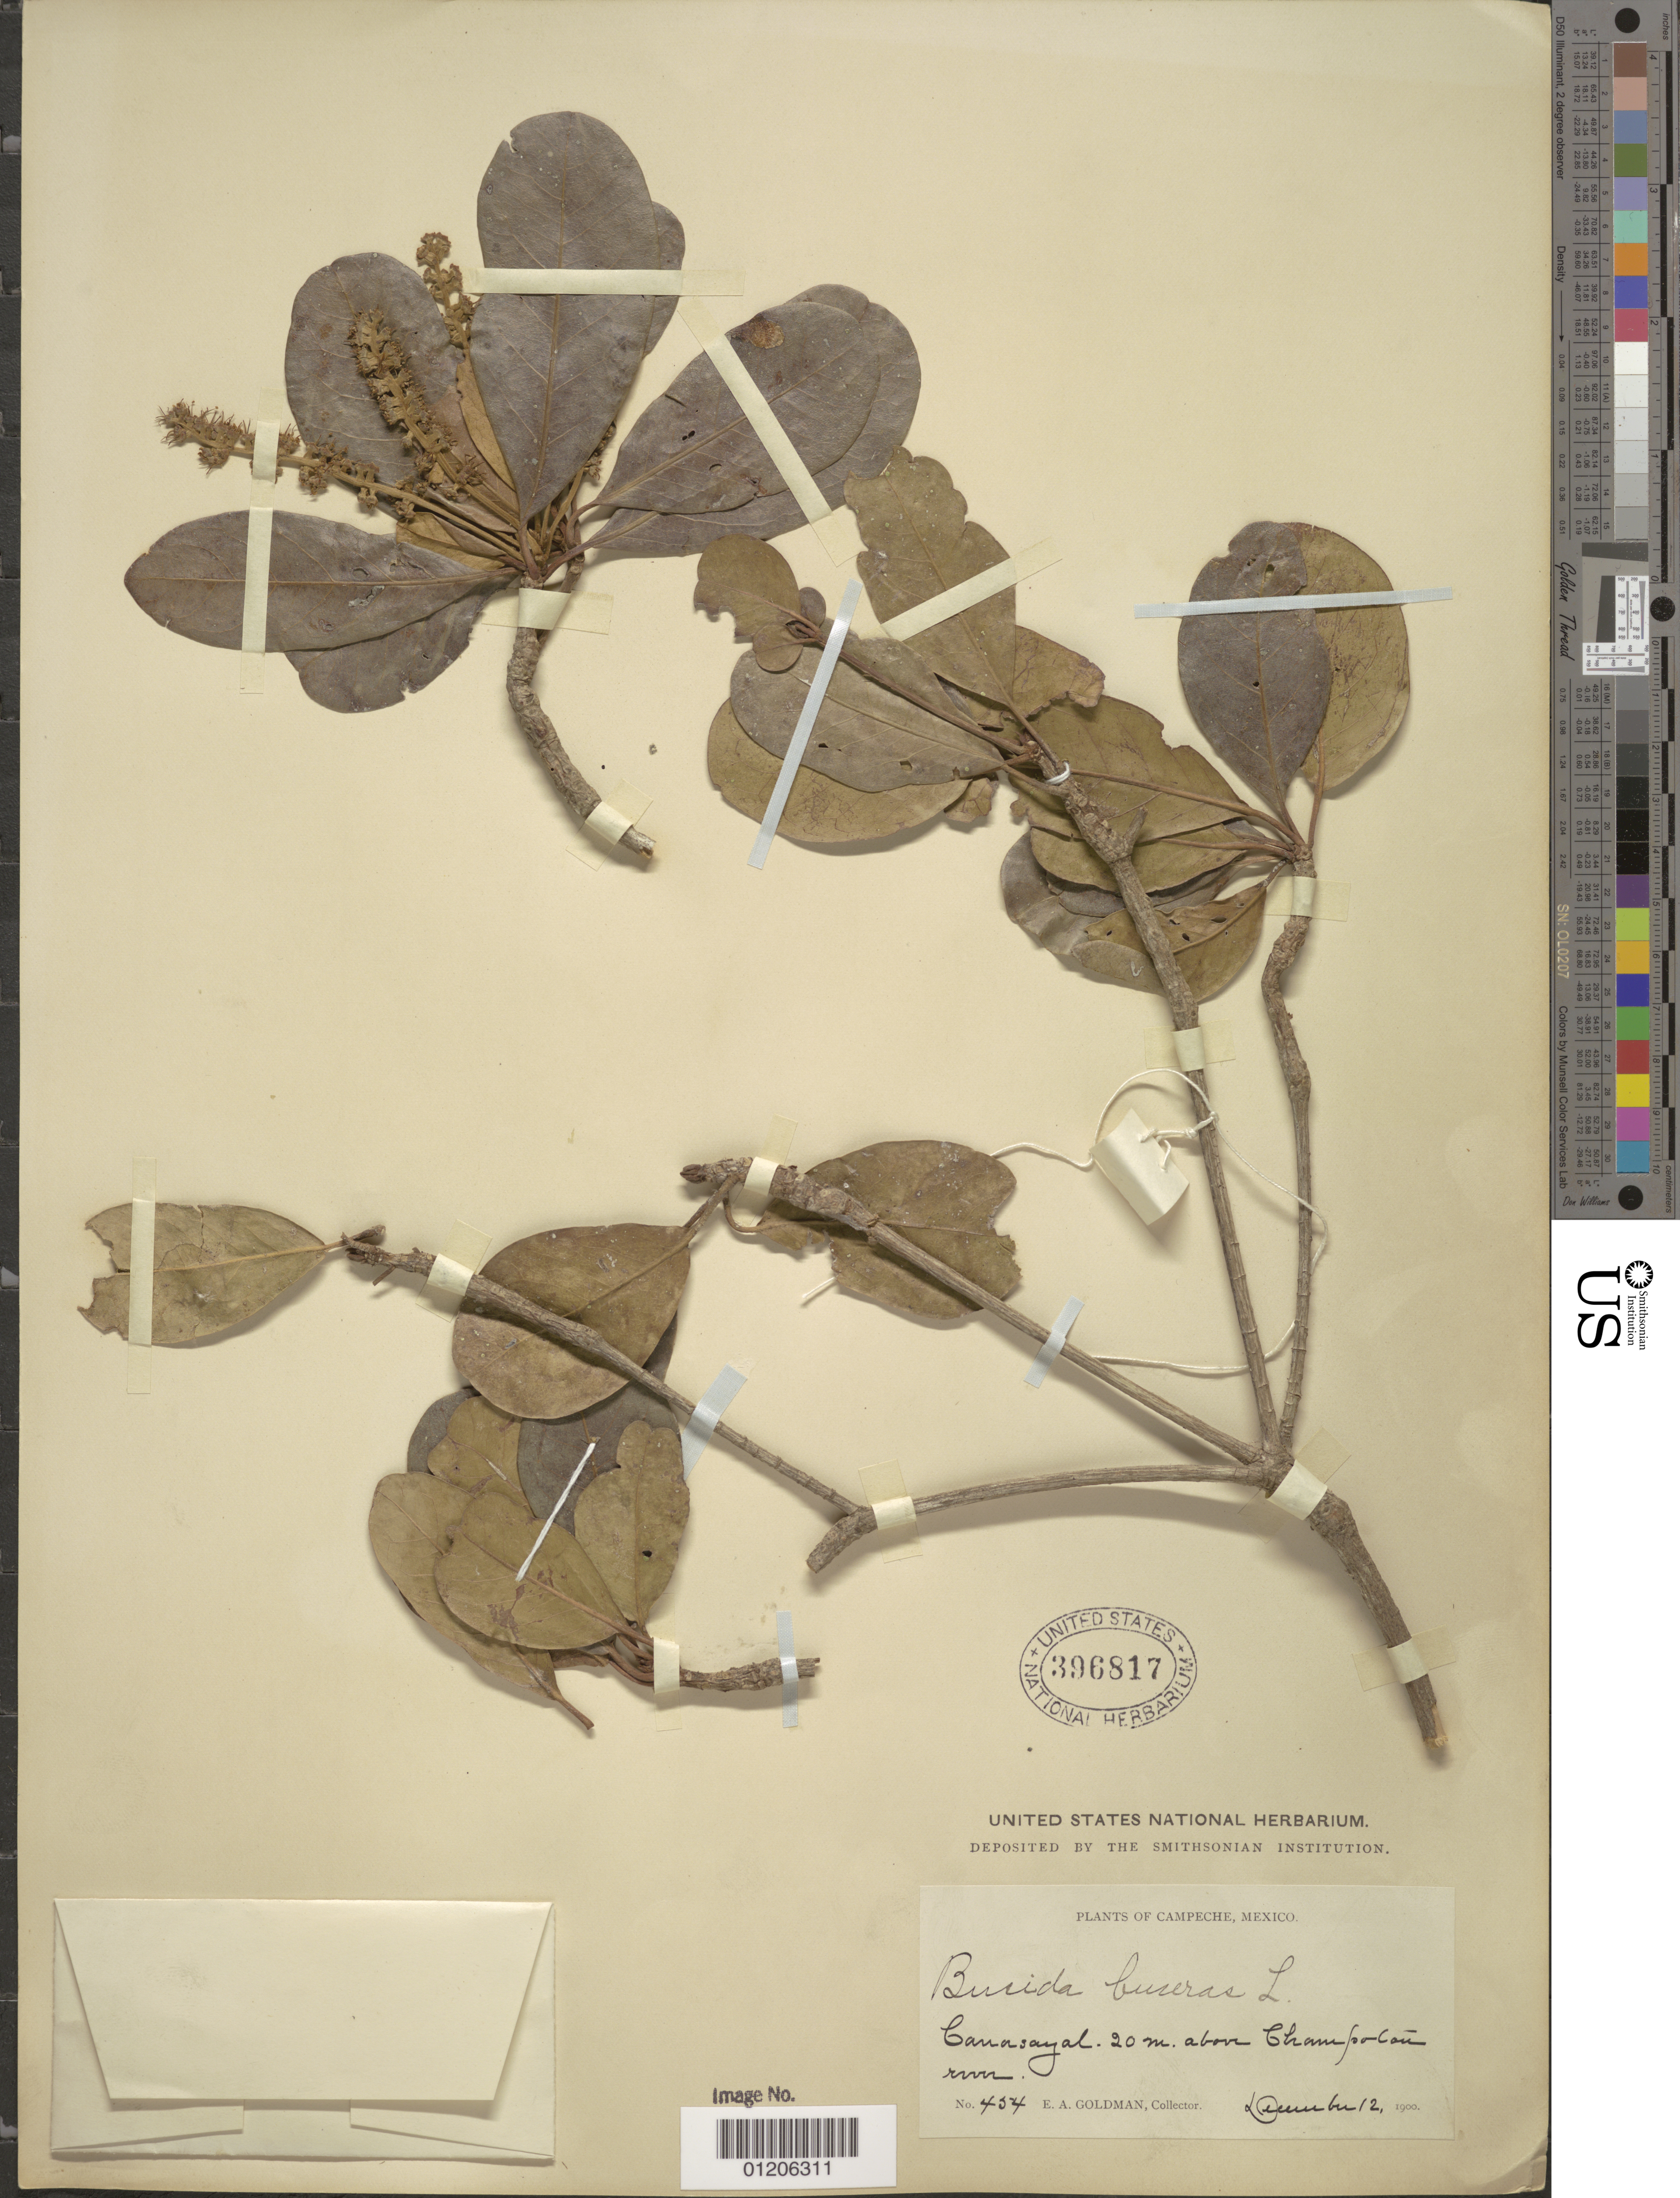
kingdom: Plantae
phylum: Tracheophyta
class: Magnoliopsida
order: Myrtales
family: Combretaceae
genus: Terminalia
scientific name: Terminalia buceras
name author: (L.) C. Wright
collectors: E. A. Goldman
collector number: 454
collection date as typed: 12 Dec 1900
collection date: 1900-12-12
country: Mexico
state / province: Campeche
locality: Canasayal, 20 m above Chamfolan River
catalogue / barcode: US 396817